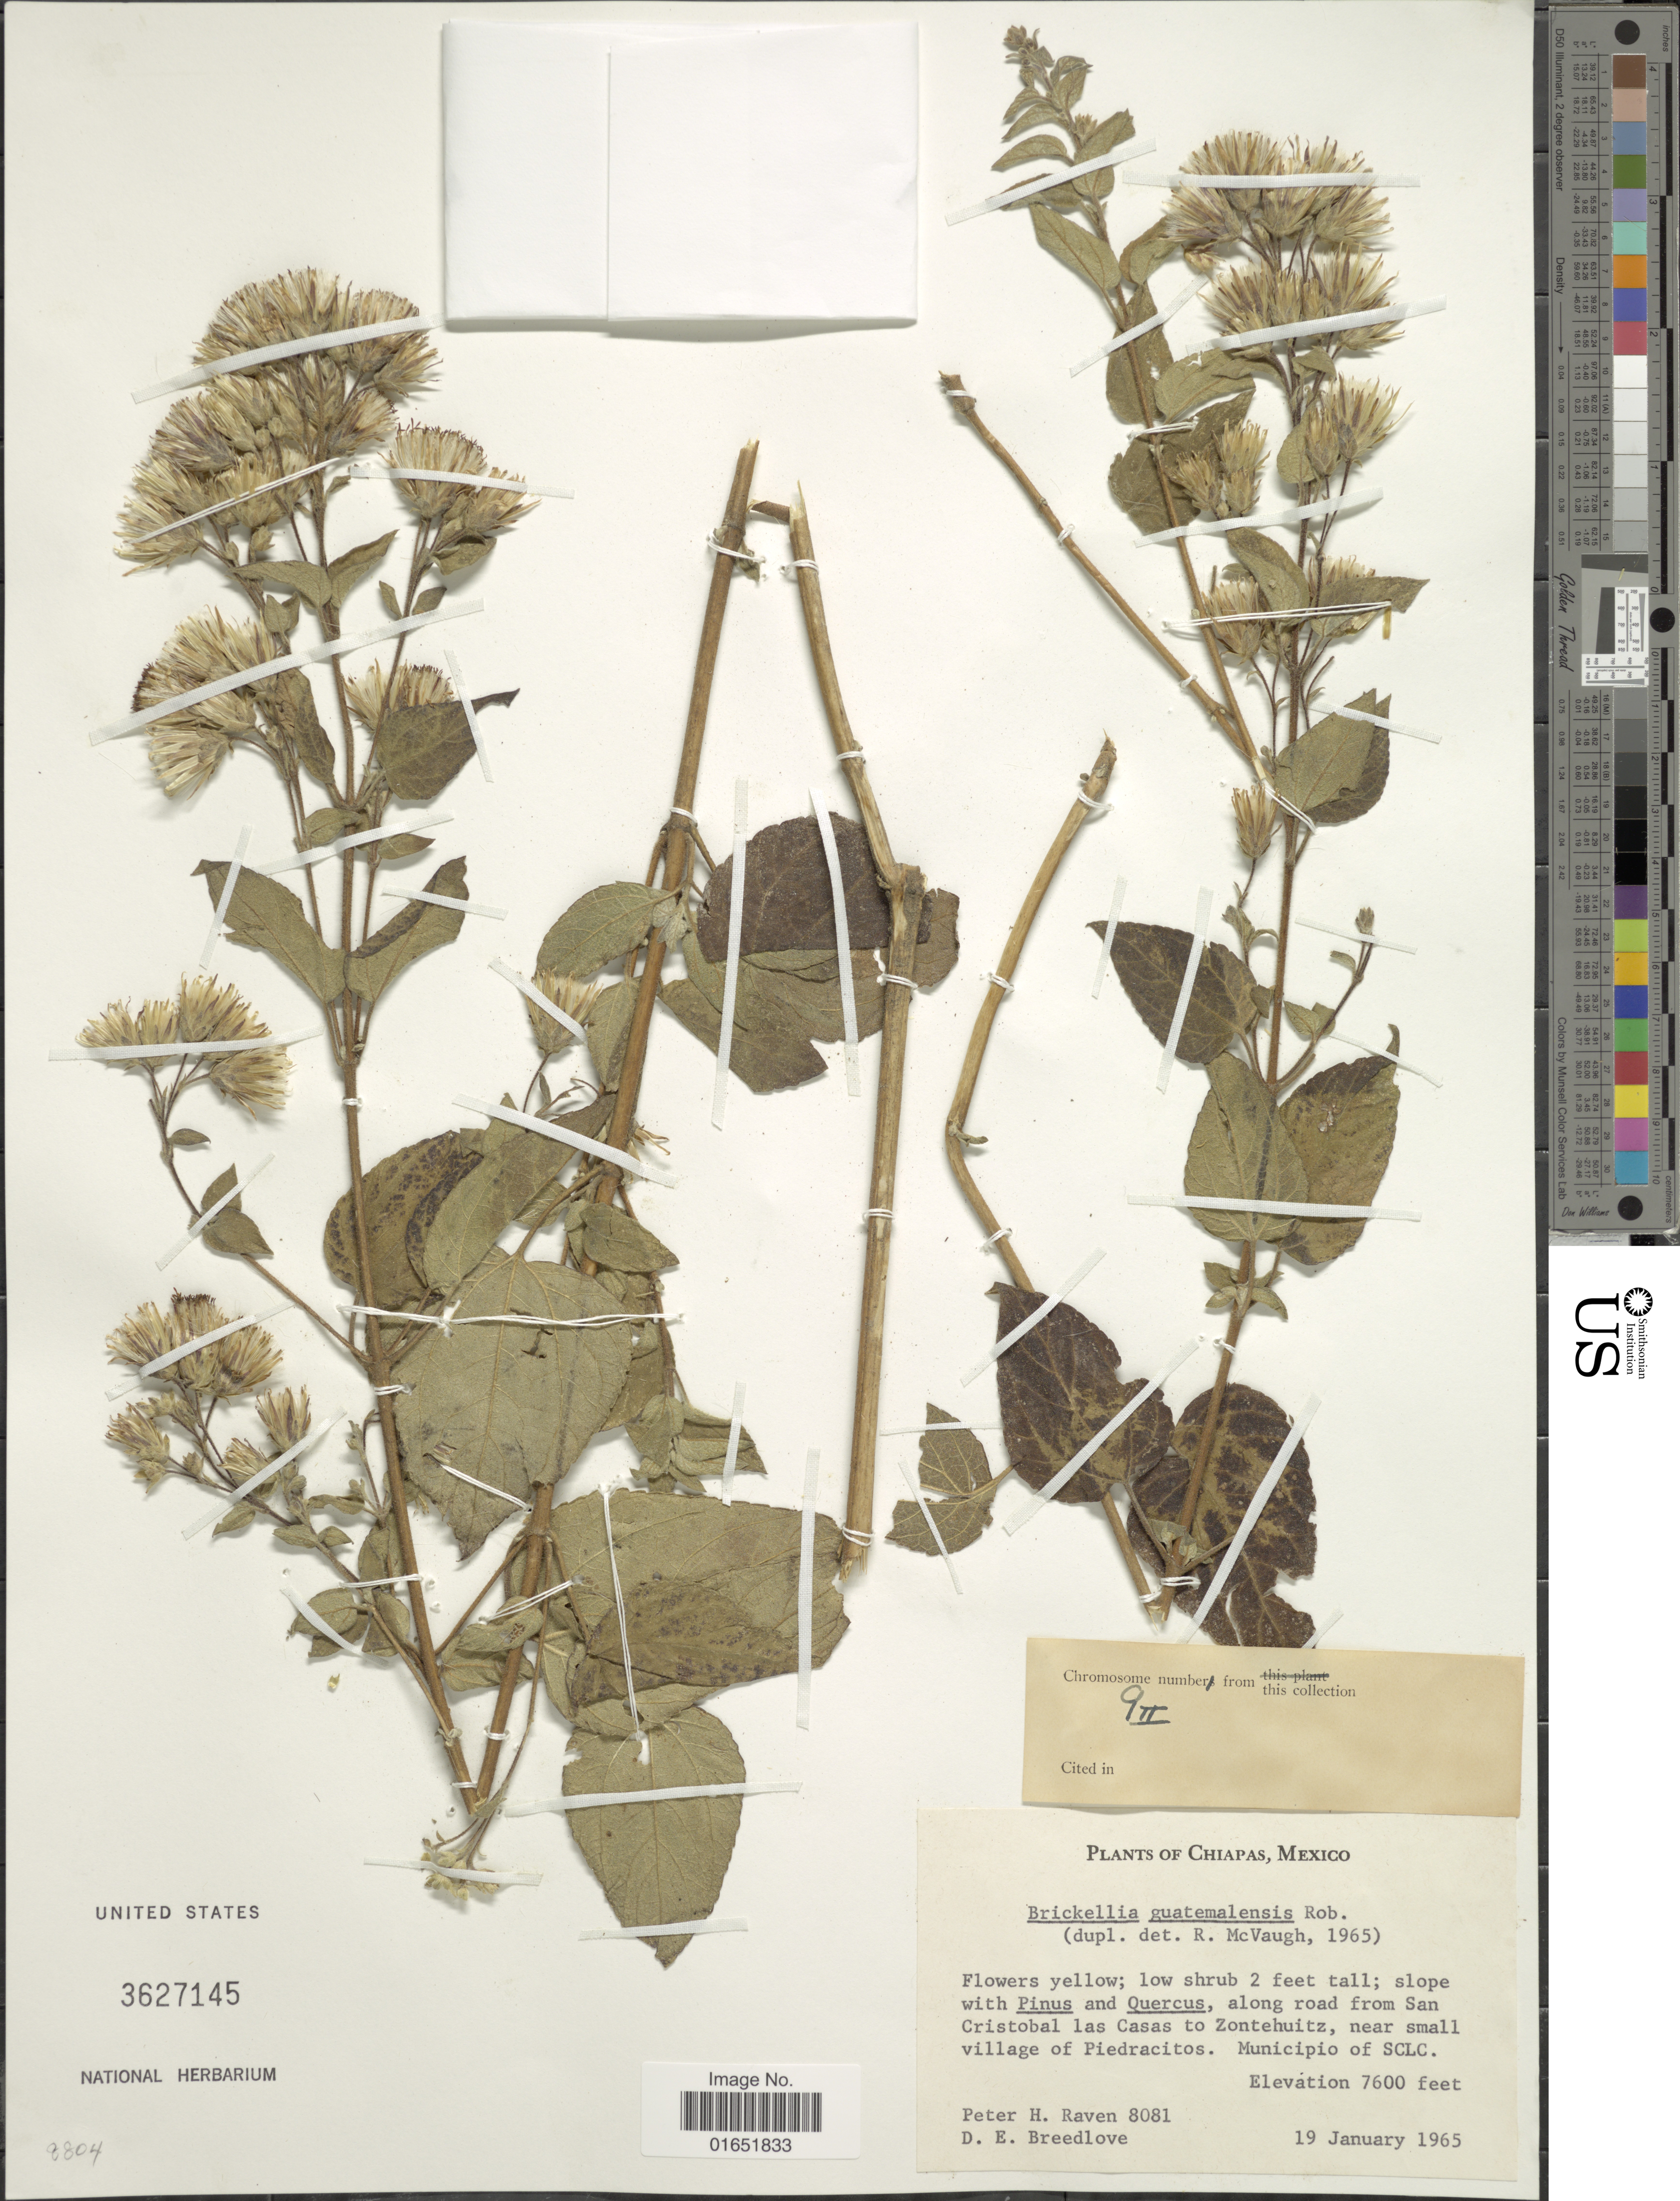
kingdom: Plantae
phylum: Tracheophyta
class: Magnoliopsida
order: Asterales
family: Asteraceae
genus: Brickellia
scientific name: Brickellia guatemalensis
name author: B.L. Rob.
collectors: P. Raven & D. E. Breedlove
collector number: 8081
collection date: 1965-01-19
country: Mexico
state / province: Chiapas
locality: Along road from San Cristobal las Casas to Zontehuitz, near small village of Piedracitos. Municipio of SCLC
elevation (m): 2316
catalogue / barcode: US 3627145